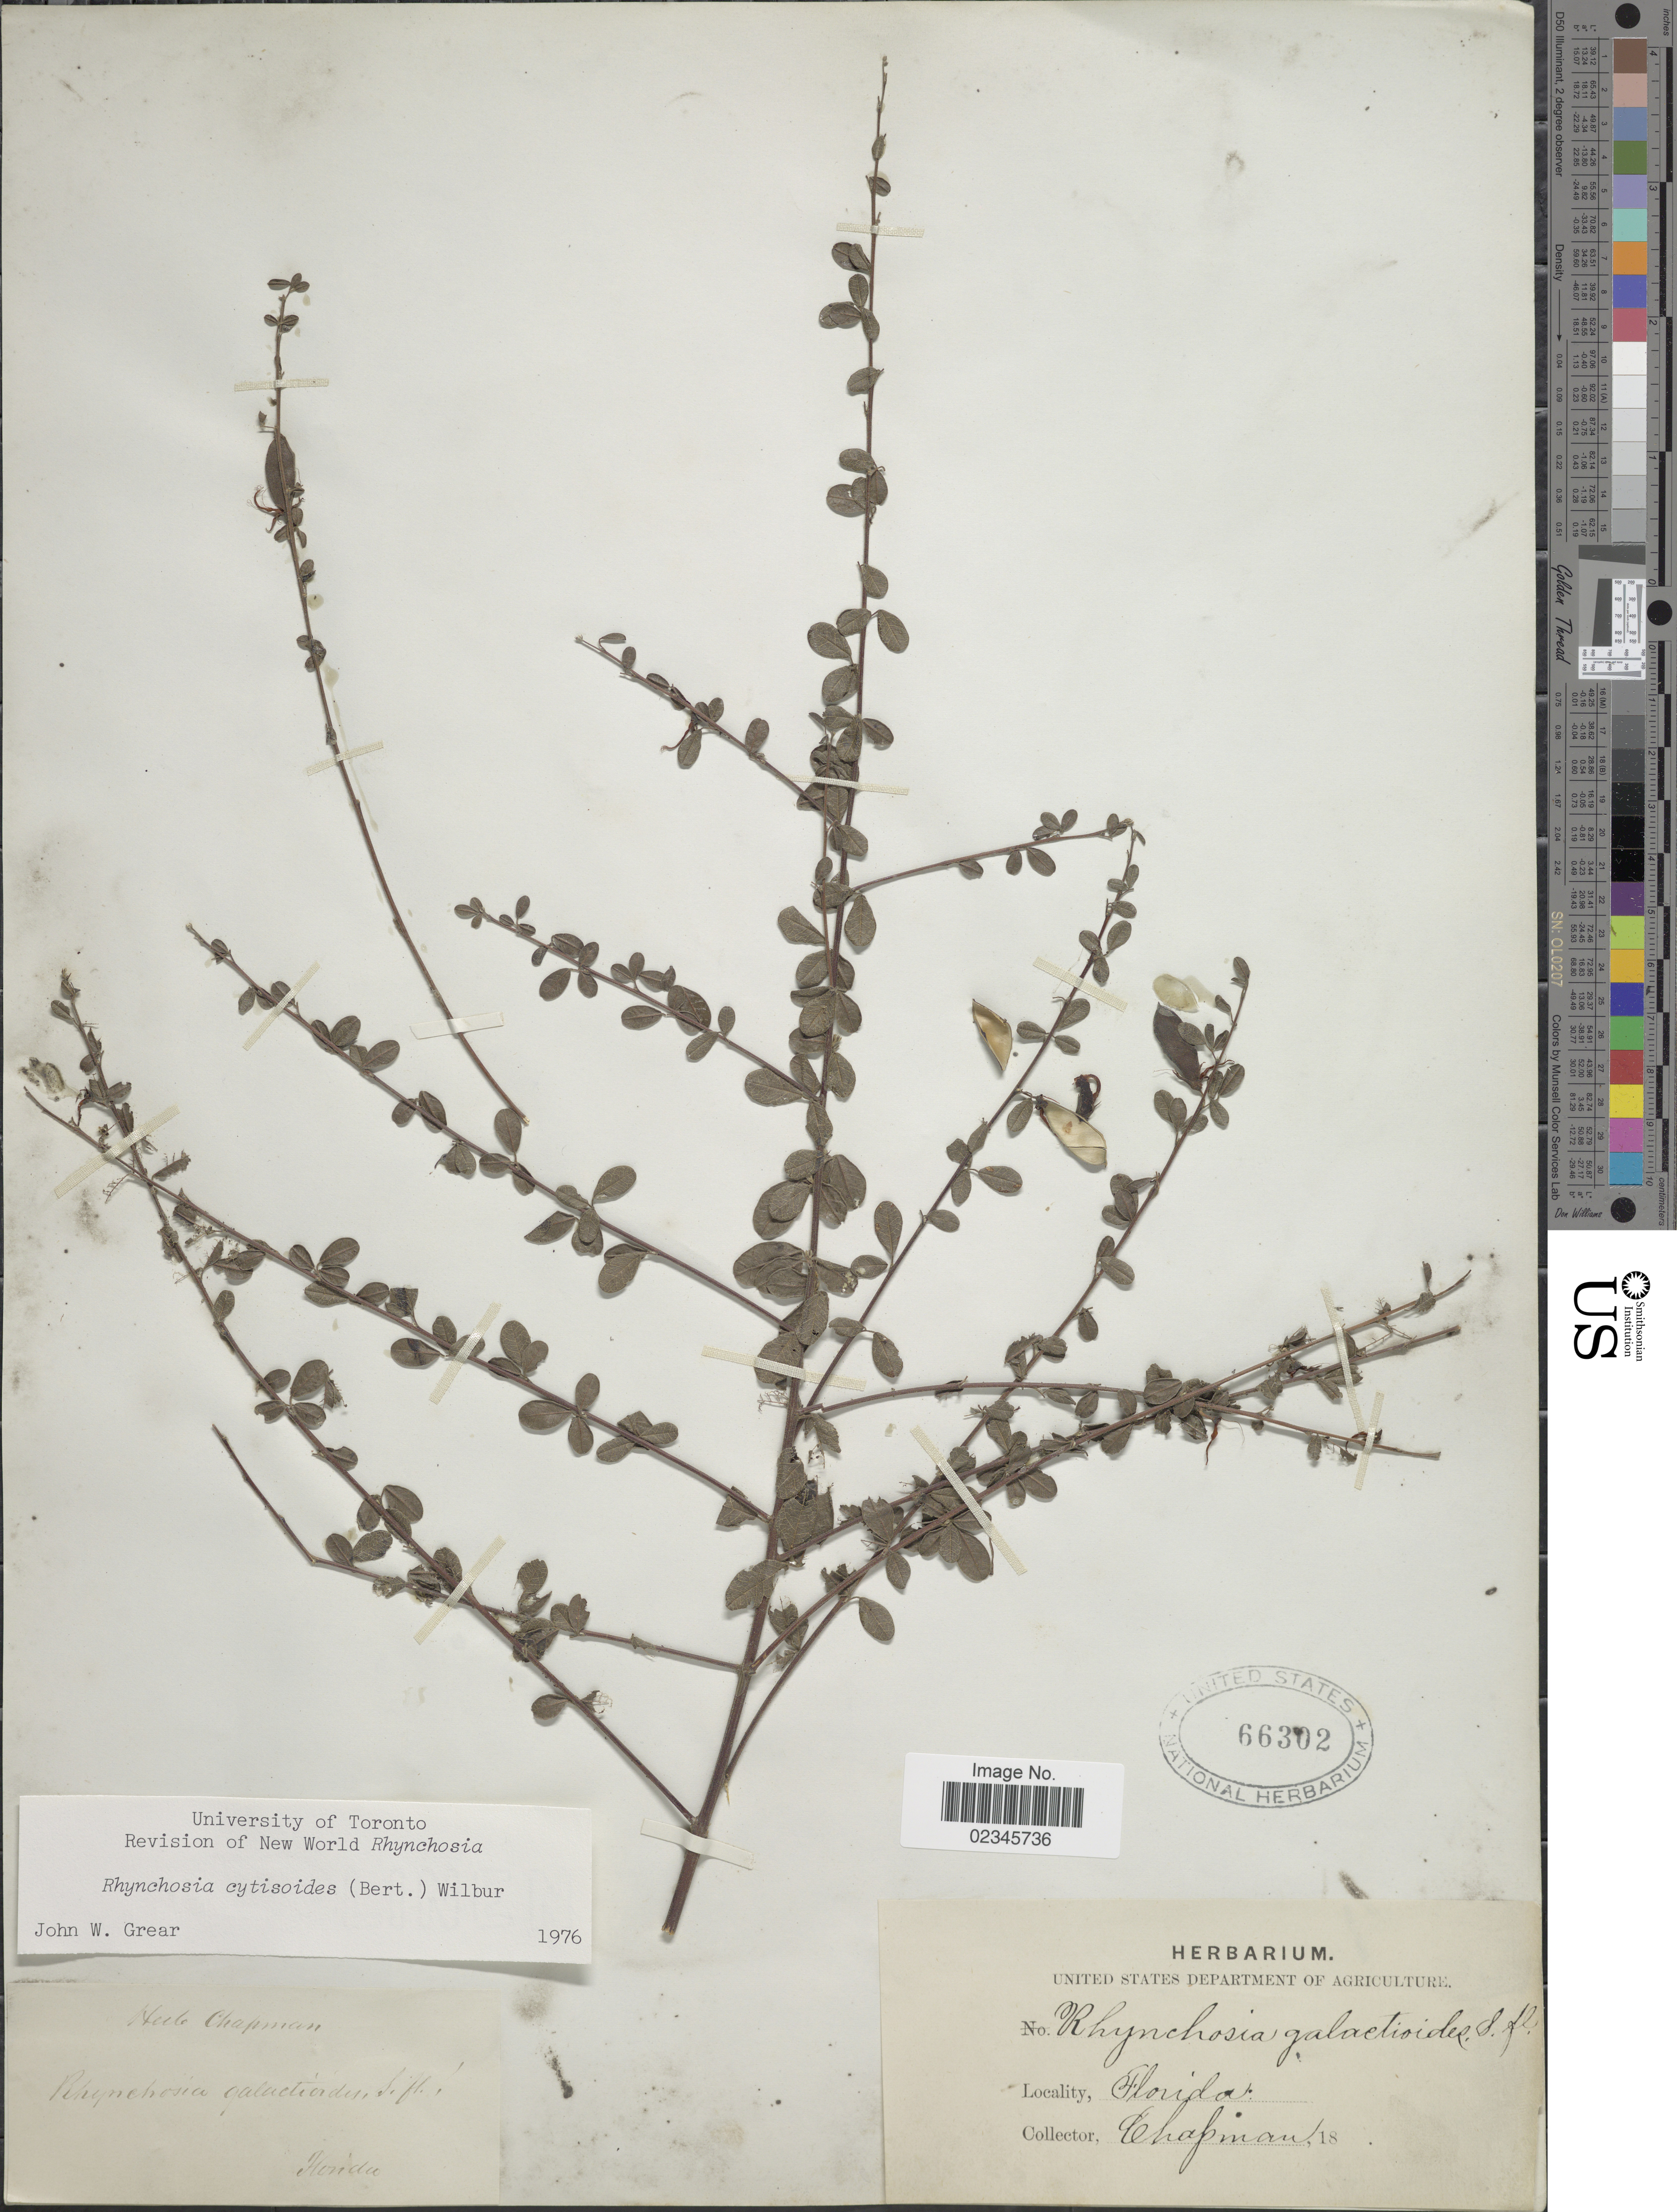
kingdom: Plantae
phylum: Tracheophyta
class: Magnoliopsida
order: Fabales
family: Fabaceae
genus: Rhynchosia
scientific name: Rhynchosia cytisoides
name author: (Bertol.) Wilbur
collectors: A. Chapman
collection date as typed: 18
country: United States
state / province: Florida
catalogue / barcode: US 66302